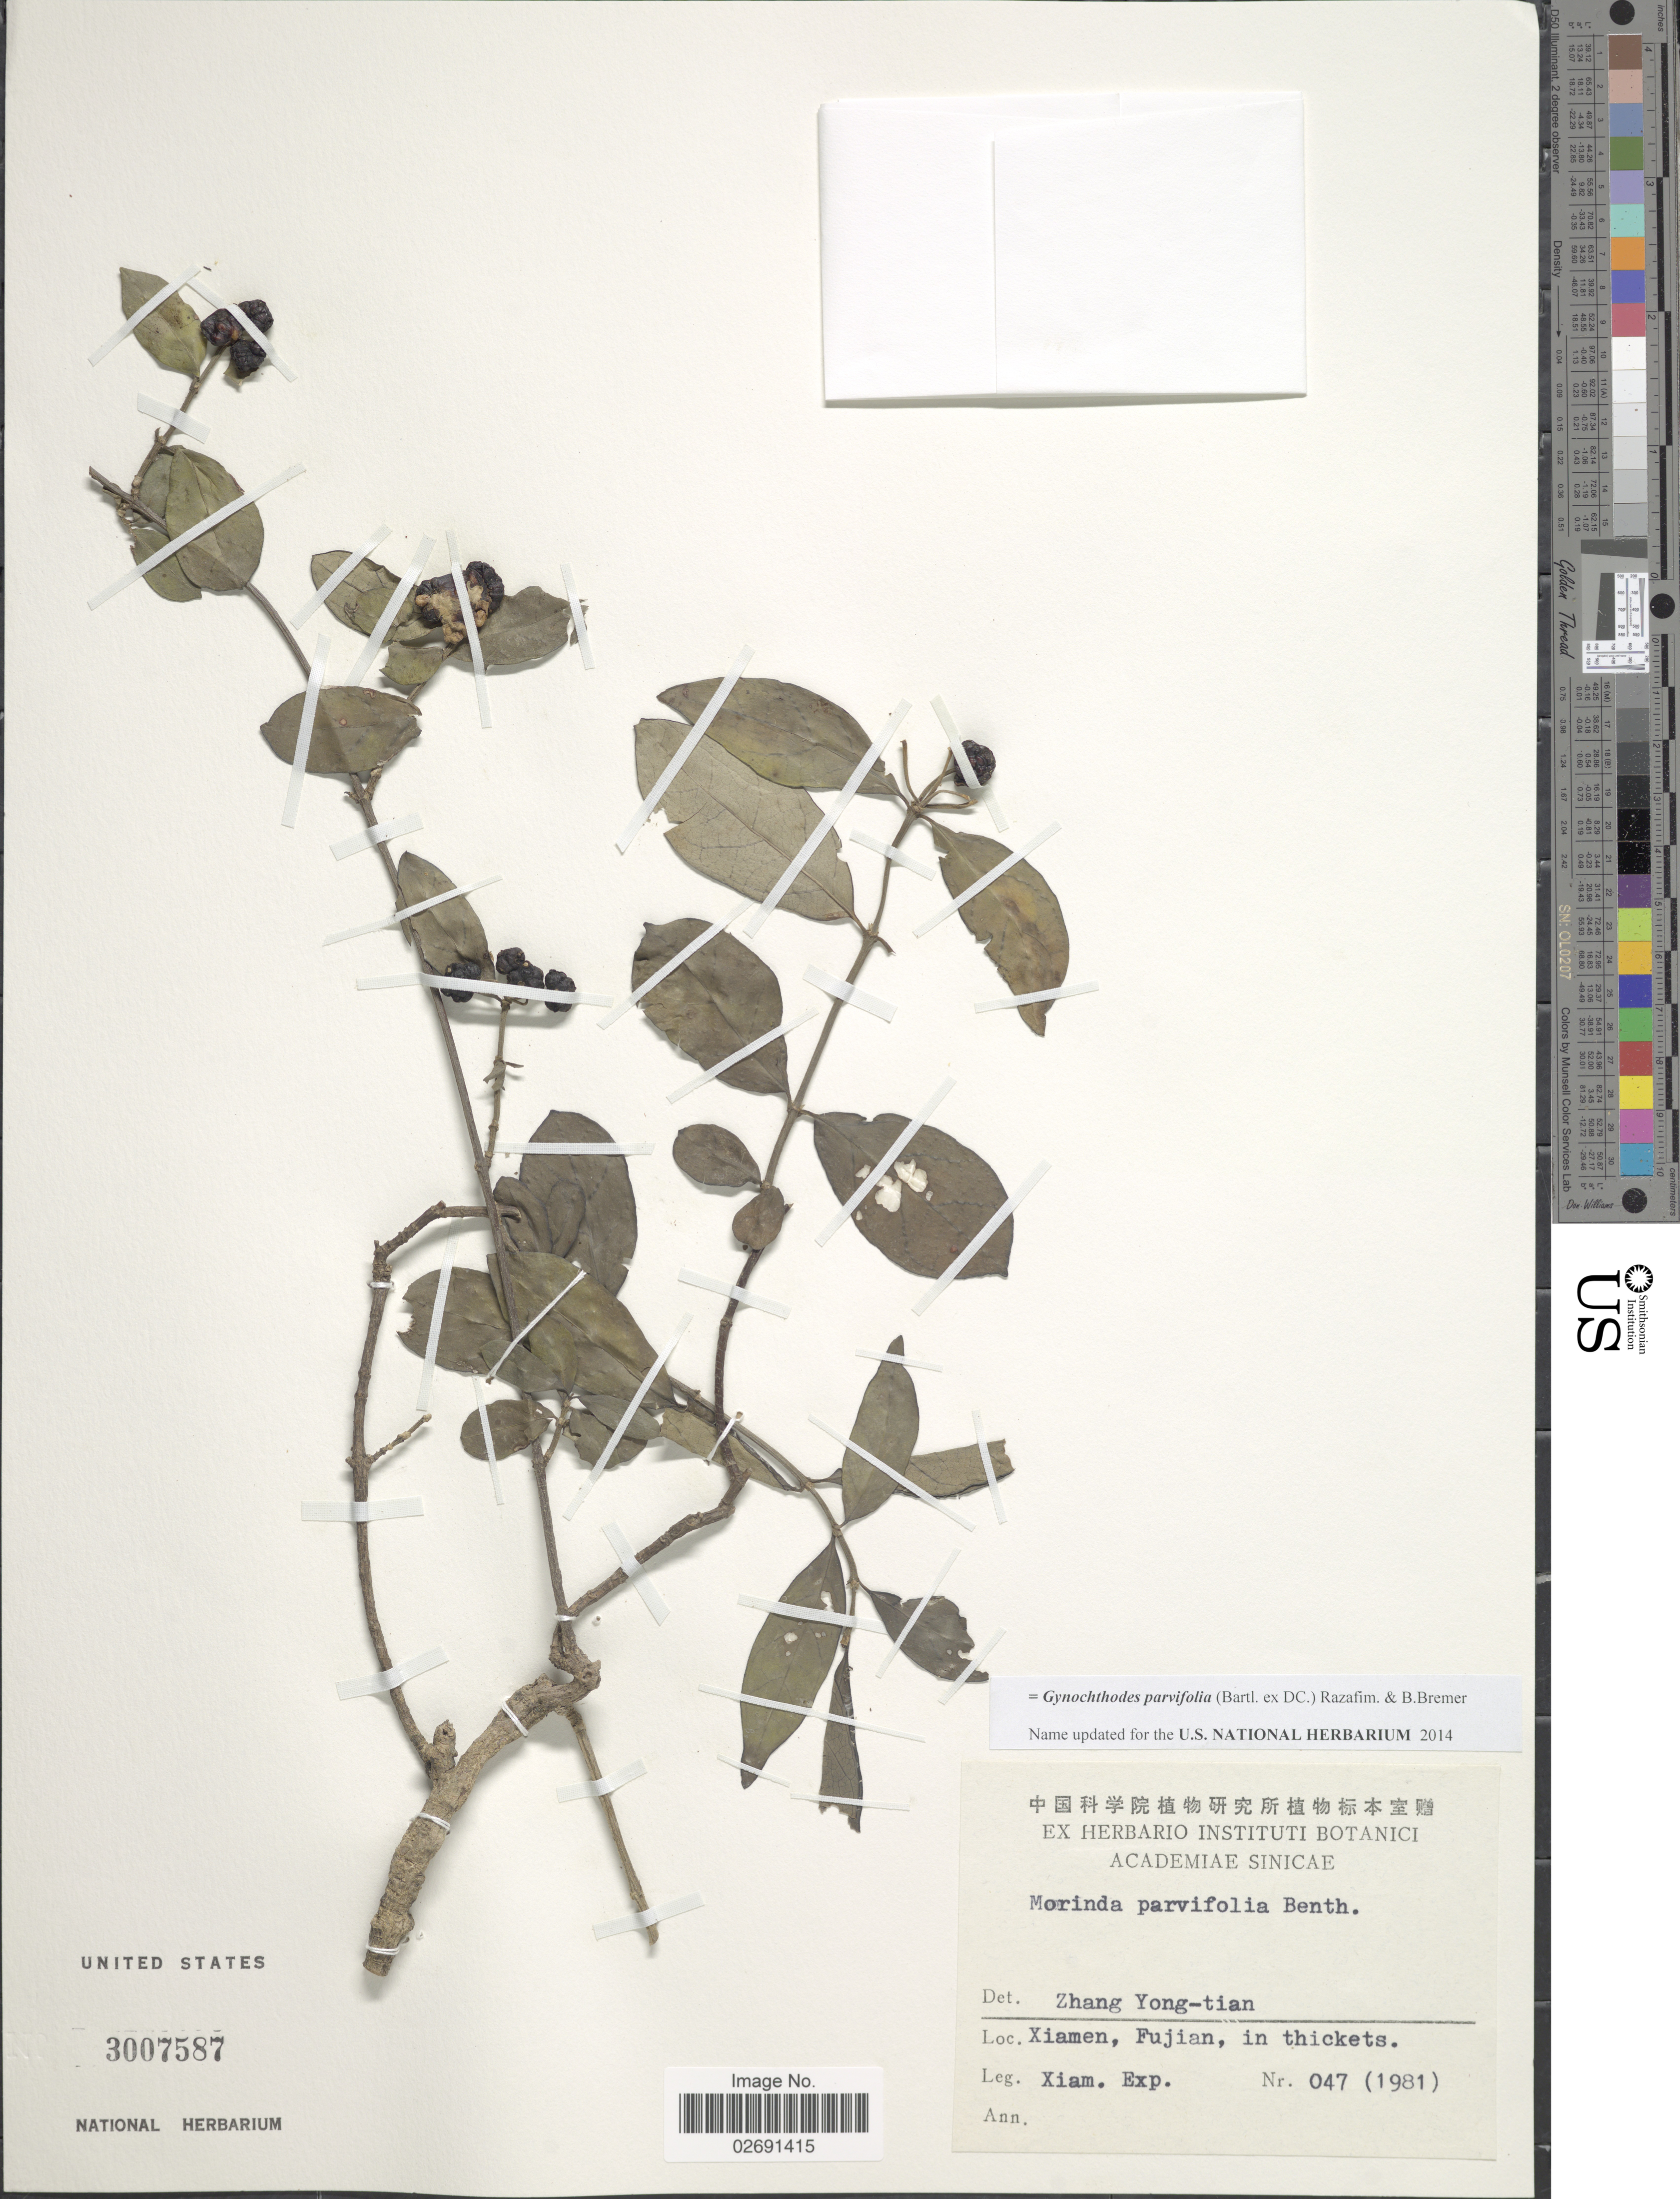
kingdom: Plantae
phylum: Tracheophyta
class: Magnoliopsida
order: Gentianales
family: Rubiaceae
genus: Gynochthodes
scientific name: Gynochthodes parvifolia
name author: (Bartl. ex DC.) Razafim. & B. Bremer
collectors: Xiamen Expedition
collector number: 047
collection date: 1981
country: China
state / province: Fujian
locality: Xiamen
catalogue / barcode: US 3007587